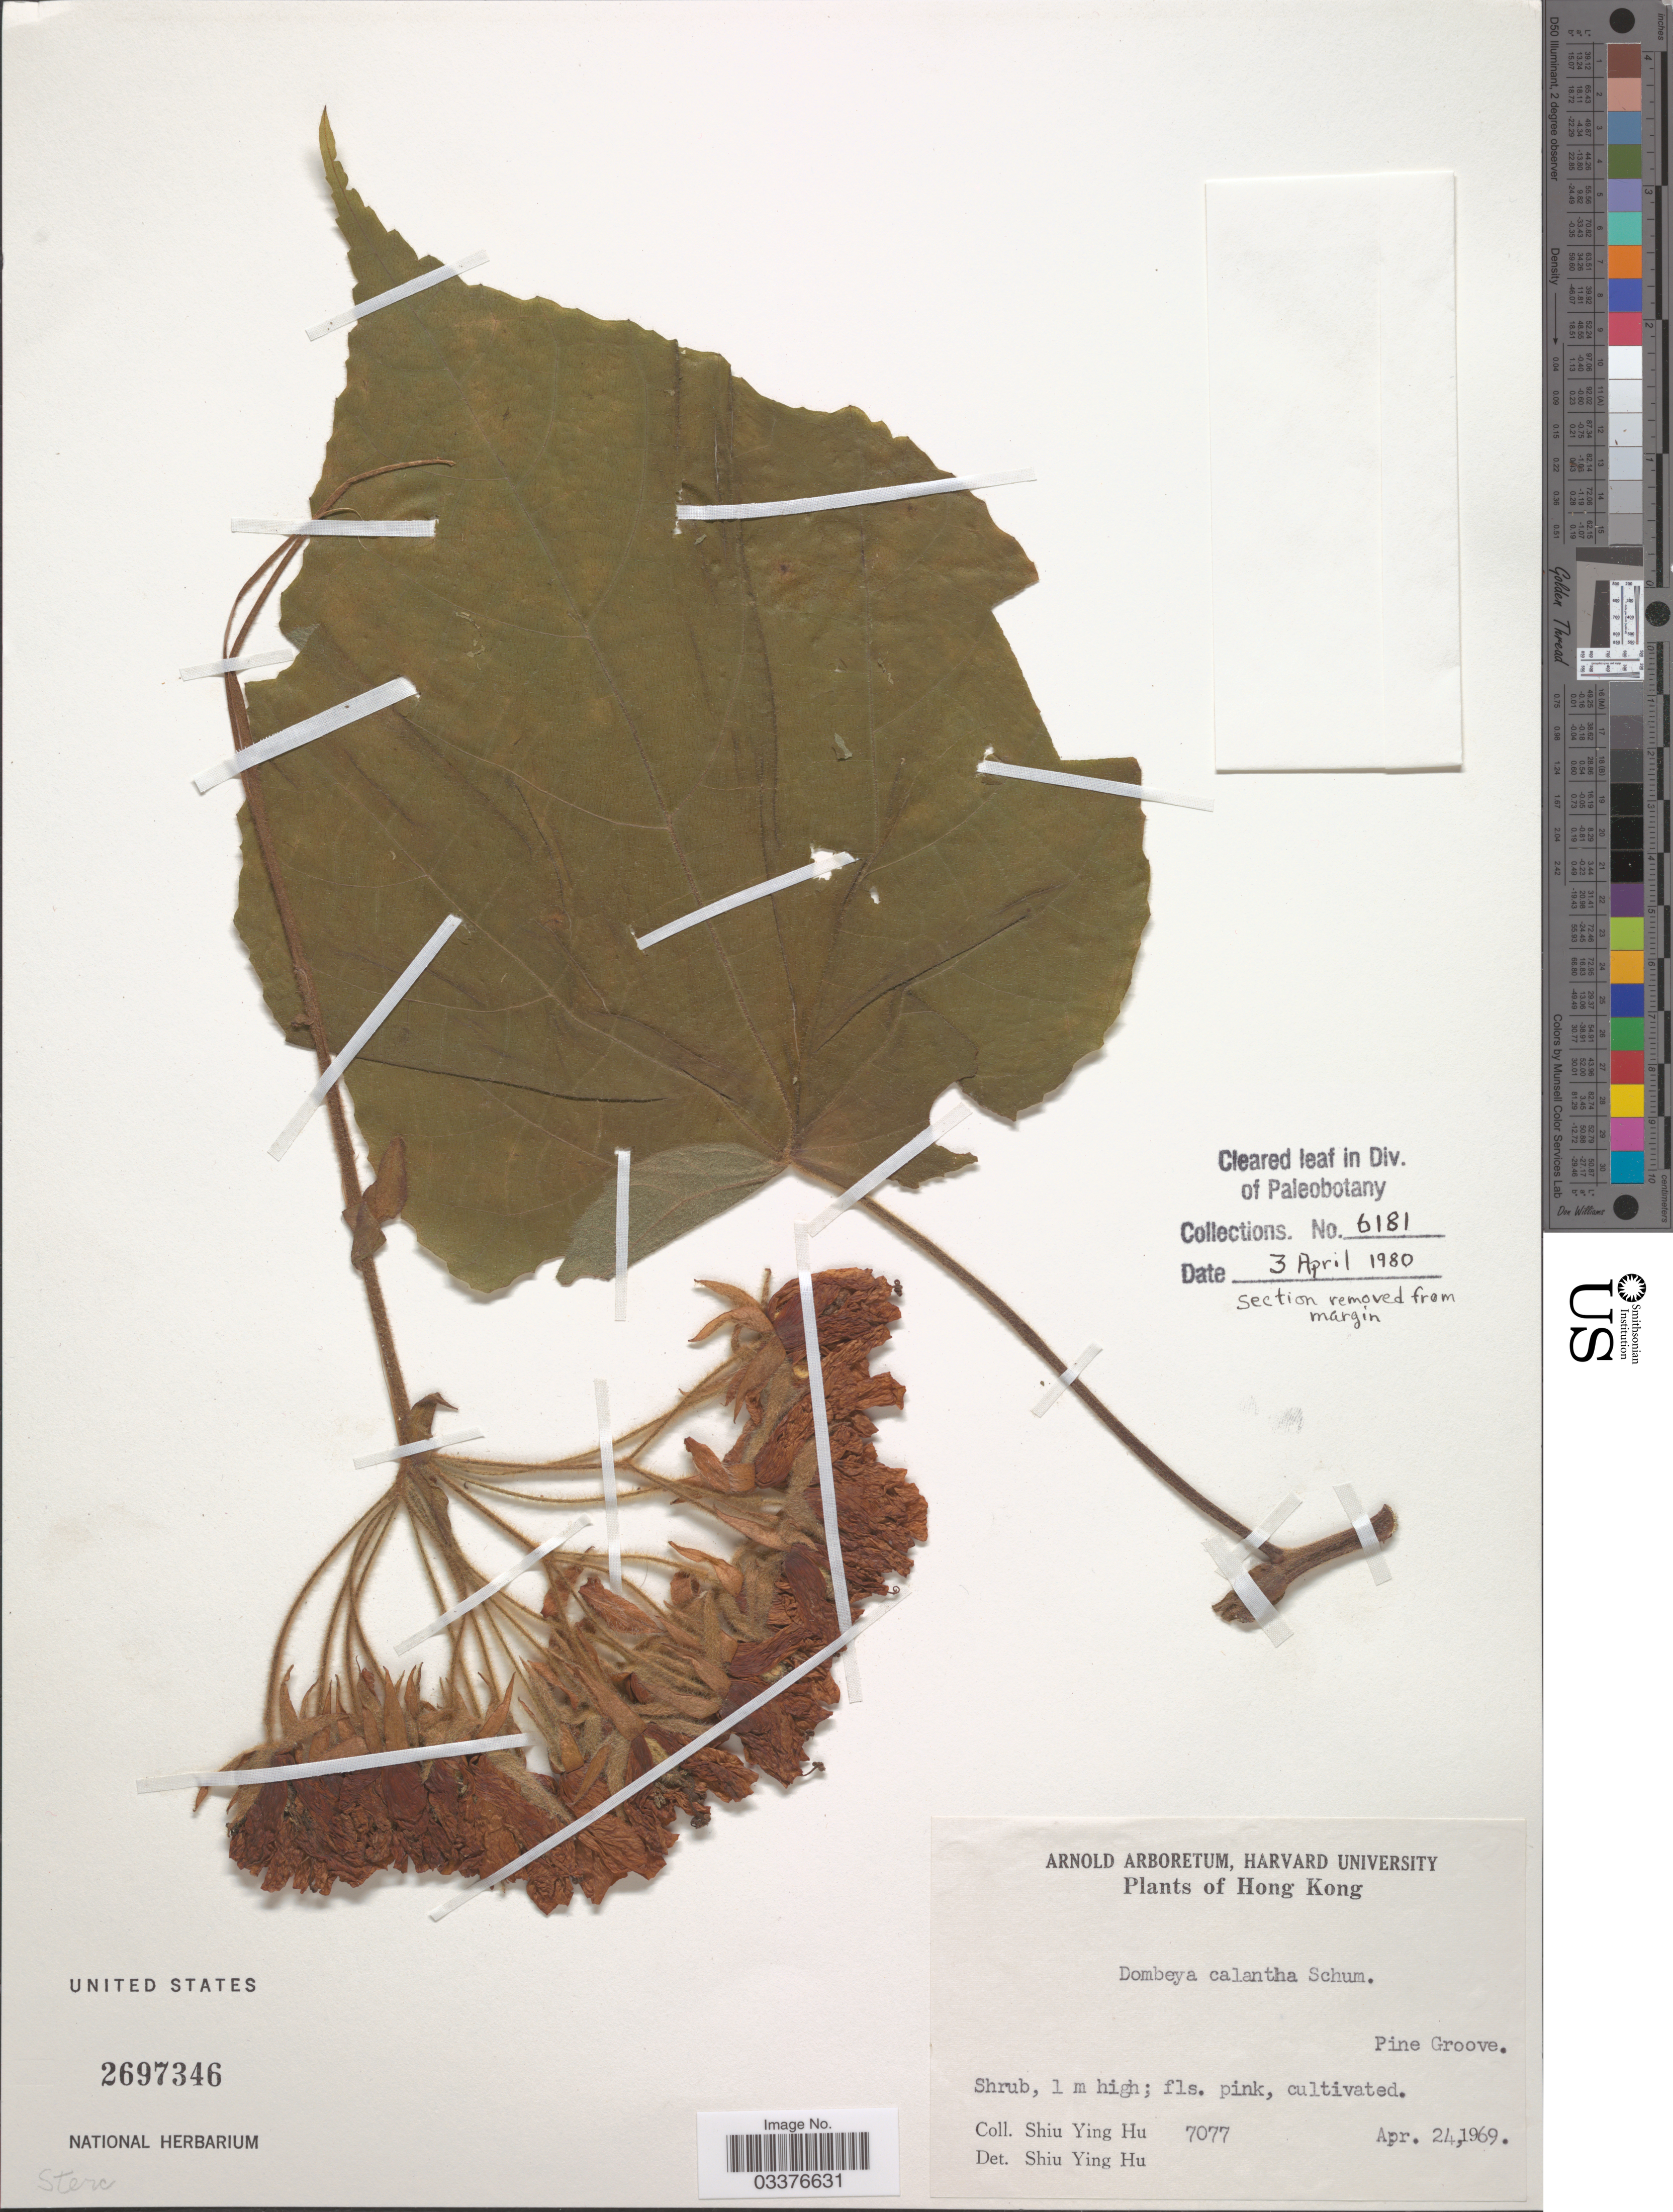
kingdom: Plantae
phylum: Tracheophyta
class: Magnoliopsida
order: Malvales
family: Malvaceae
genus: Dombeya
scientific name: Dombeya calantha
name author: K. Schum.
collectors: S. Y. Hu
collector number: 7077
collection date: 1969-04-24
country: China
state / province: Hong Kong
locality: Pine Grove.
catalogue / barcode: US 2697346